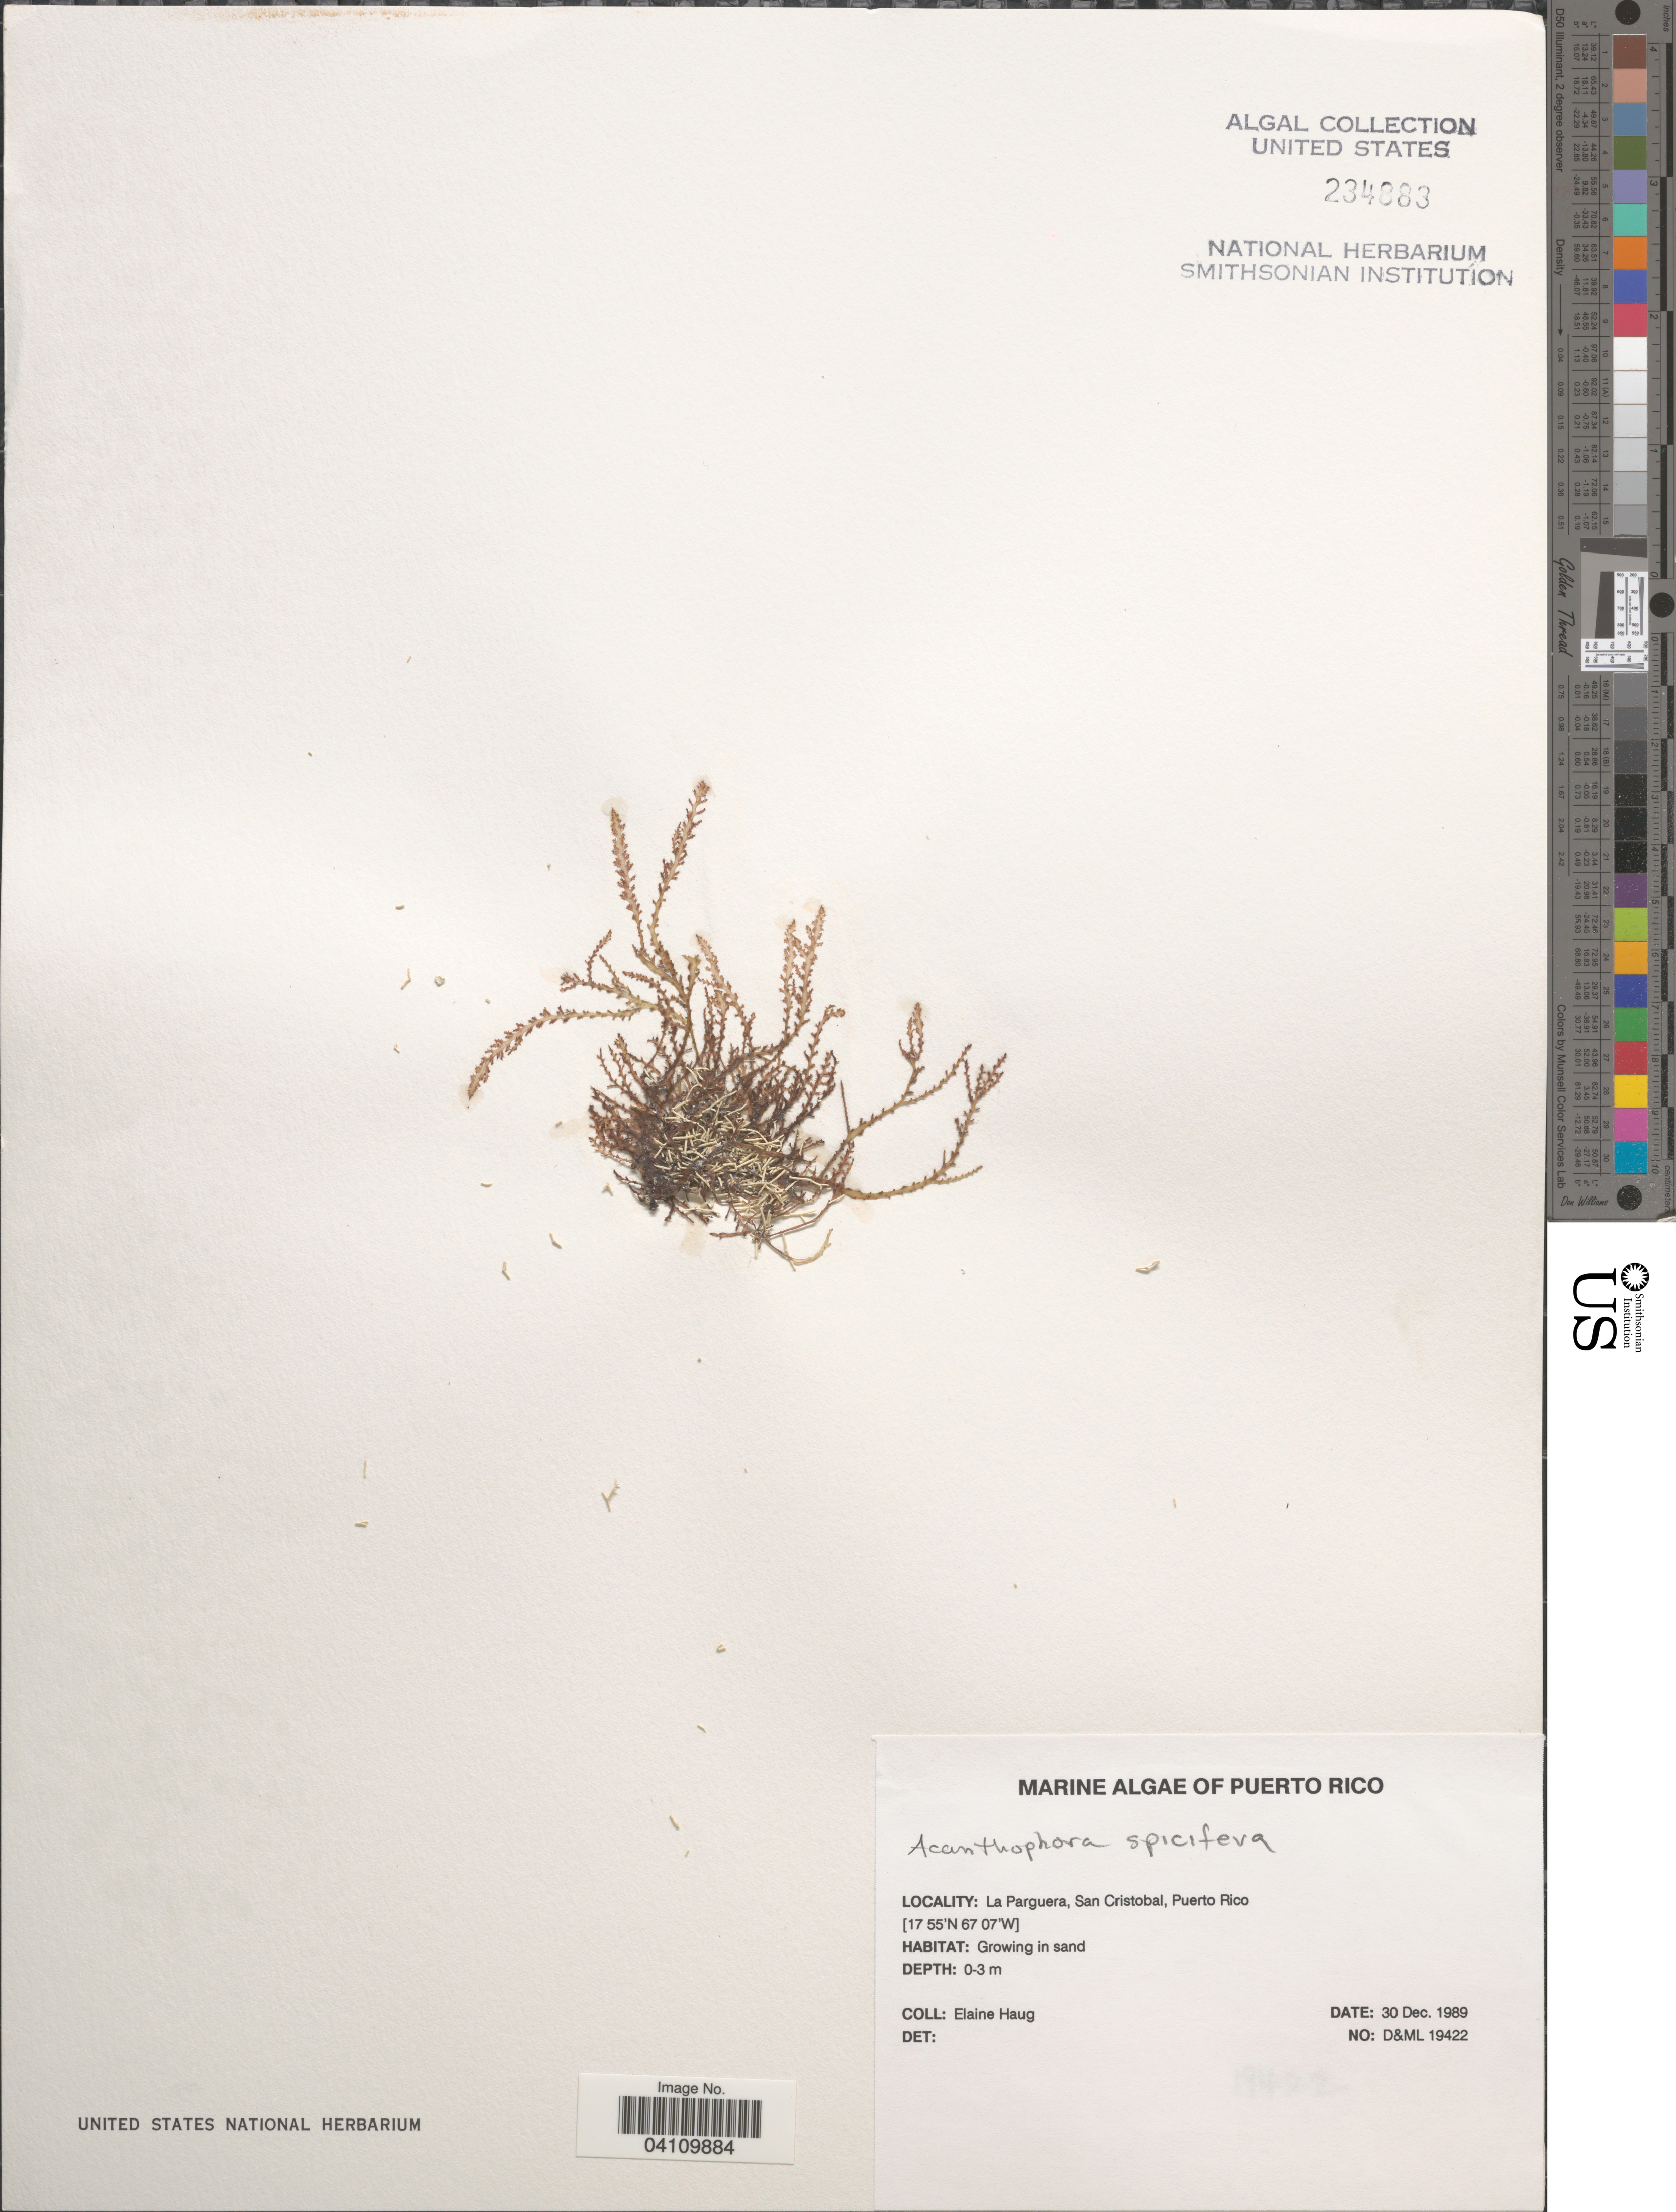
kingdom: Plantae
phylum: Rhodophyta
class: Florideophyceae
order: Ceramiales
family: Rhodomelaceae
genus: Acanthophora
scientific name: Acanthophora spicifera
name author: (Vahl) Børgesen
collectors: E. Haug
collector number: D&ML 19422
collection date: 1989-12-30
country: Puerto Rico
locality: La Parguera, San Cristobal.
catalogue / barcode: US 234883